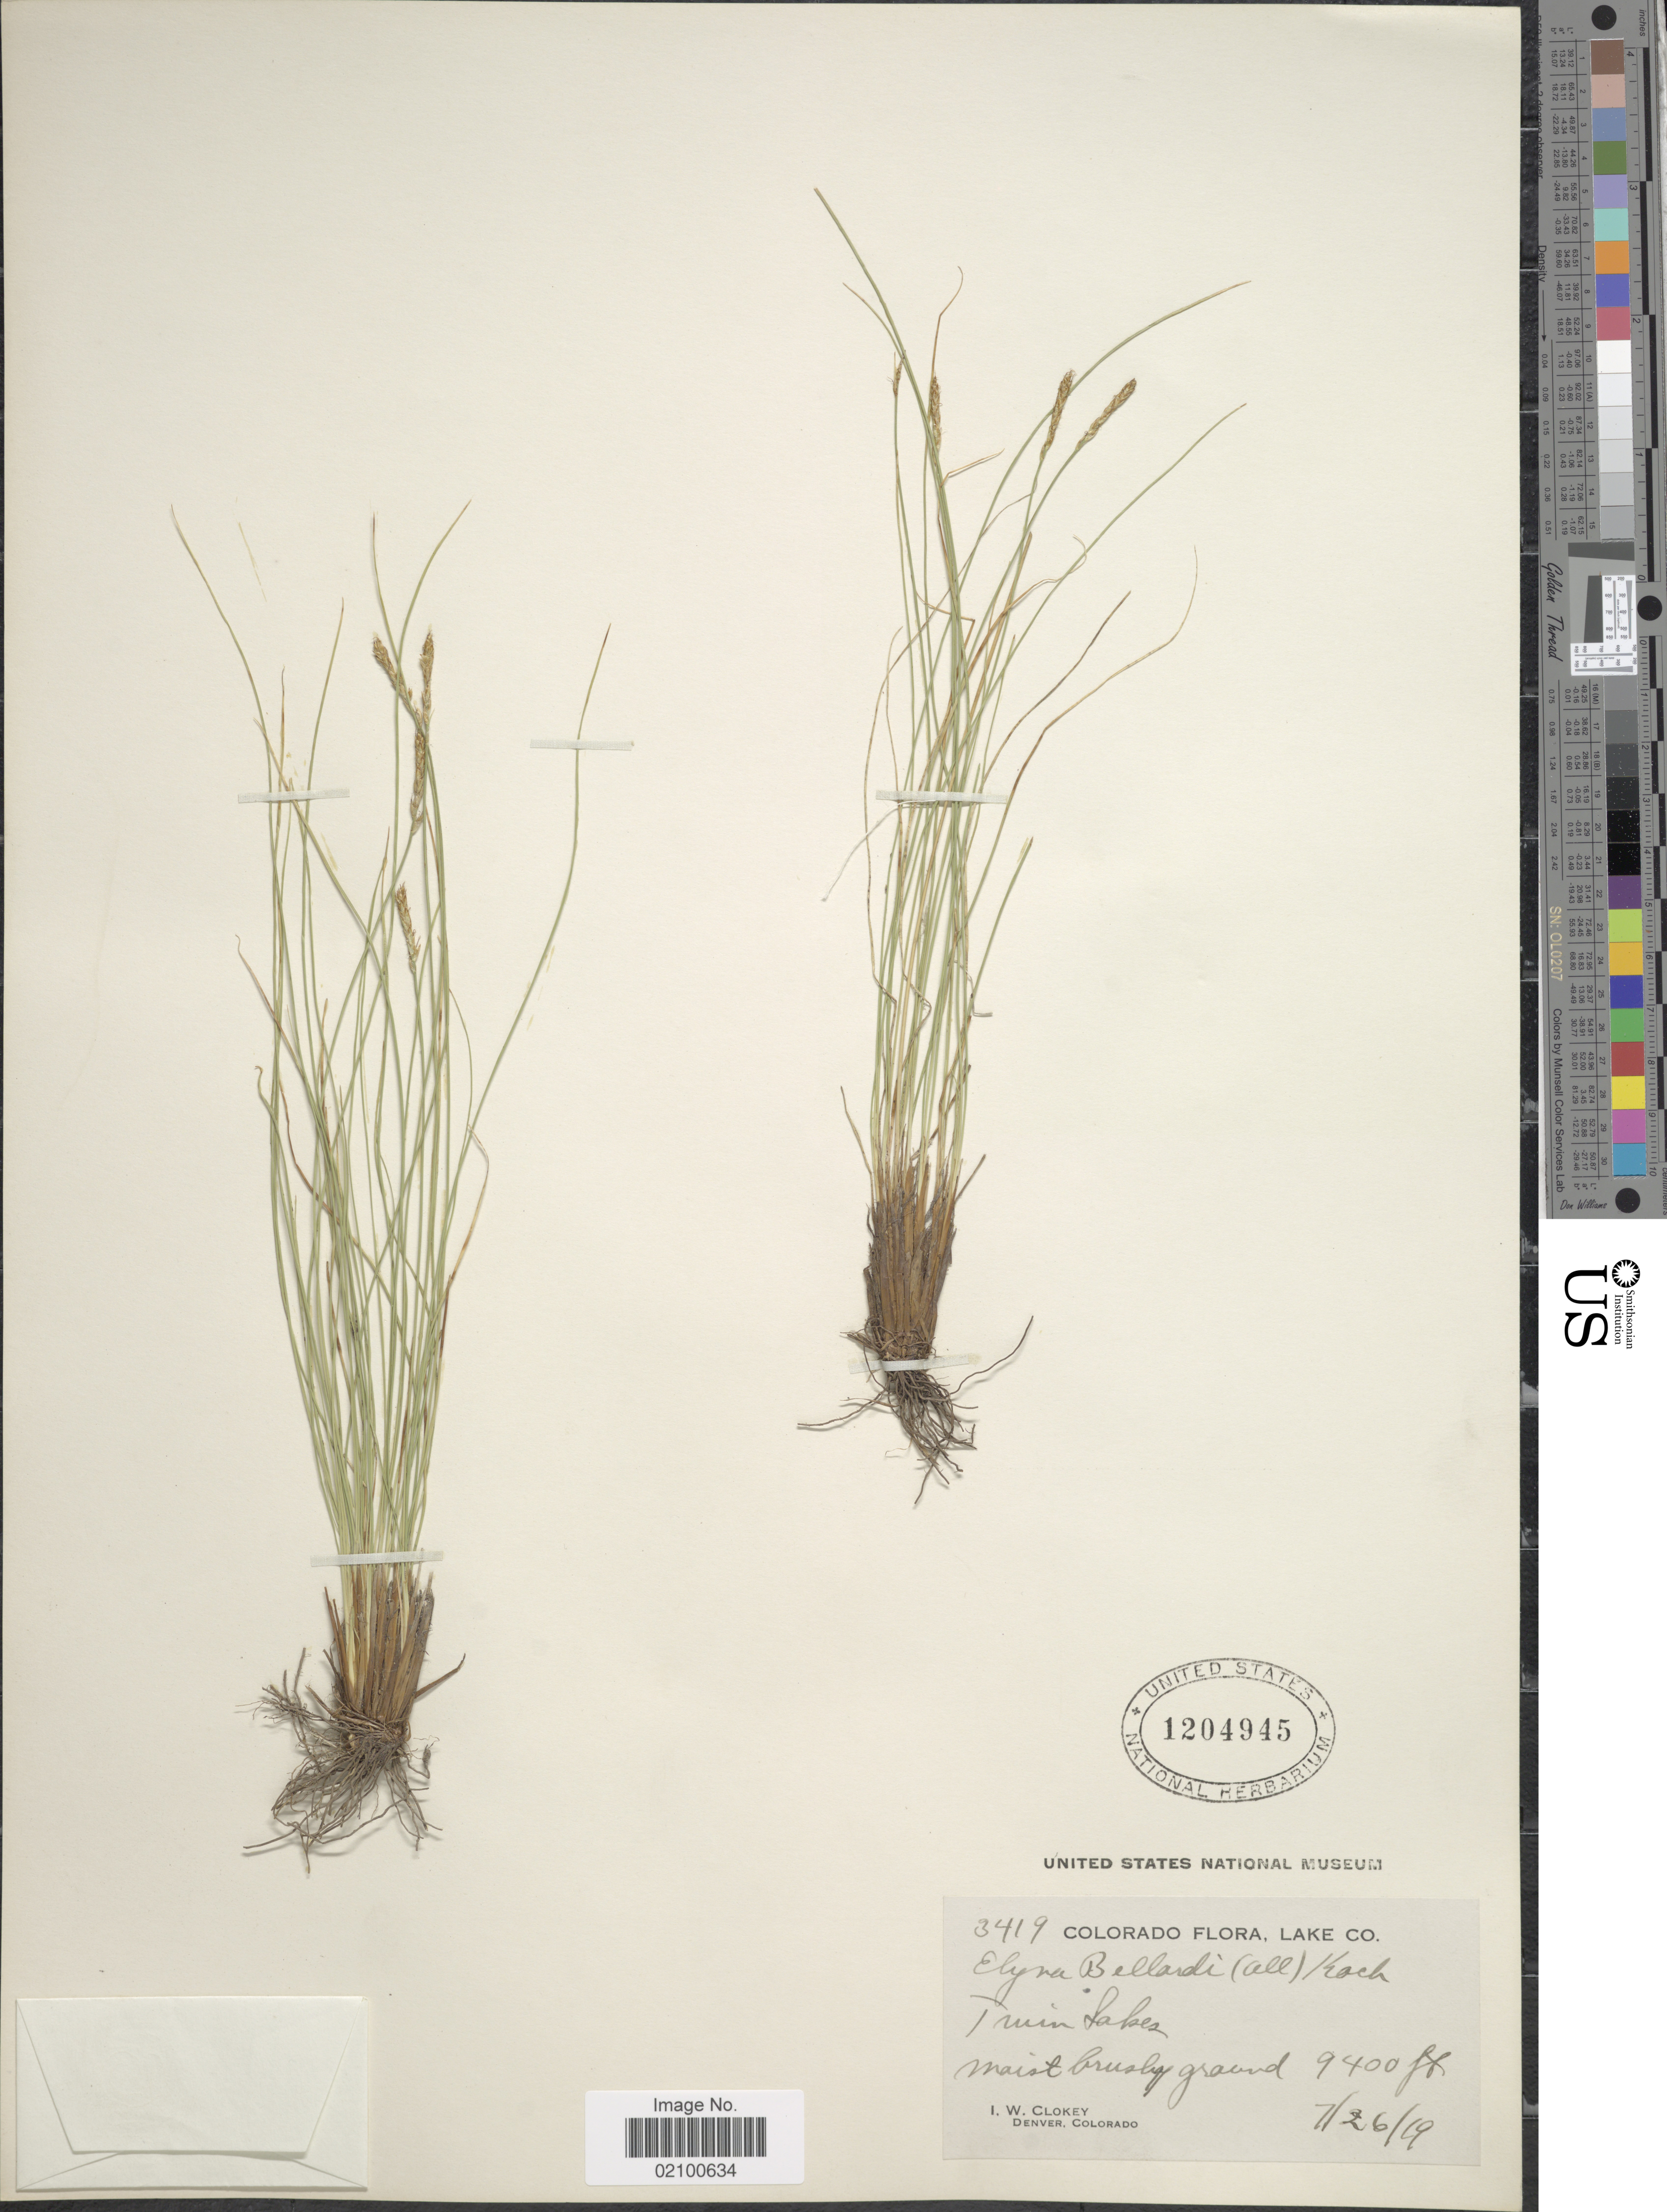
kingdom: Plantae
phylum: Tracheophyta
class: Liliopsida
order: Poales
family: Cyperaceae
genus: Carex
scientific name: Carex myosuroides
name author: Vill.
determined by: Strong, M. T., (US), Smithsonian Institution - National Museum of Natural History (UNITED STATES)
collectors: I. W. Clokey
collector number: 3419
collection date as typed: Transcribed d/m/y: 26/7/19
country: United States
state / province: Colorado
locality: Lake Co, Twin Lakes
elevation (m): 2865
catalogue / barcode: US 1204945